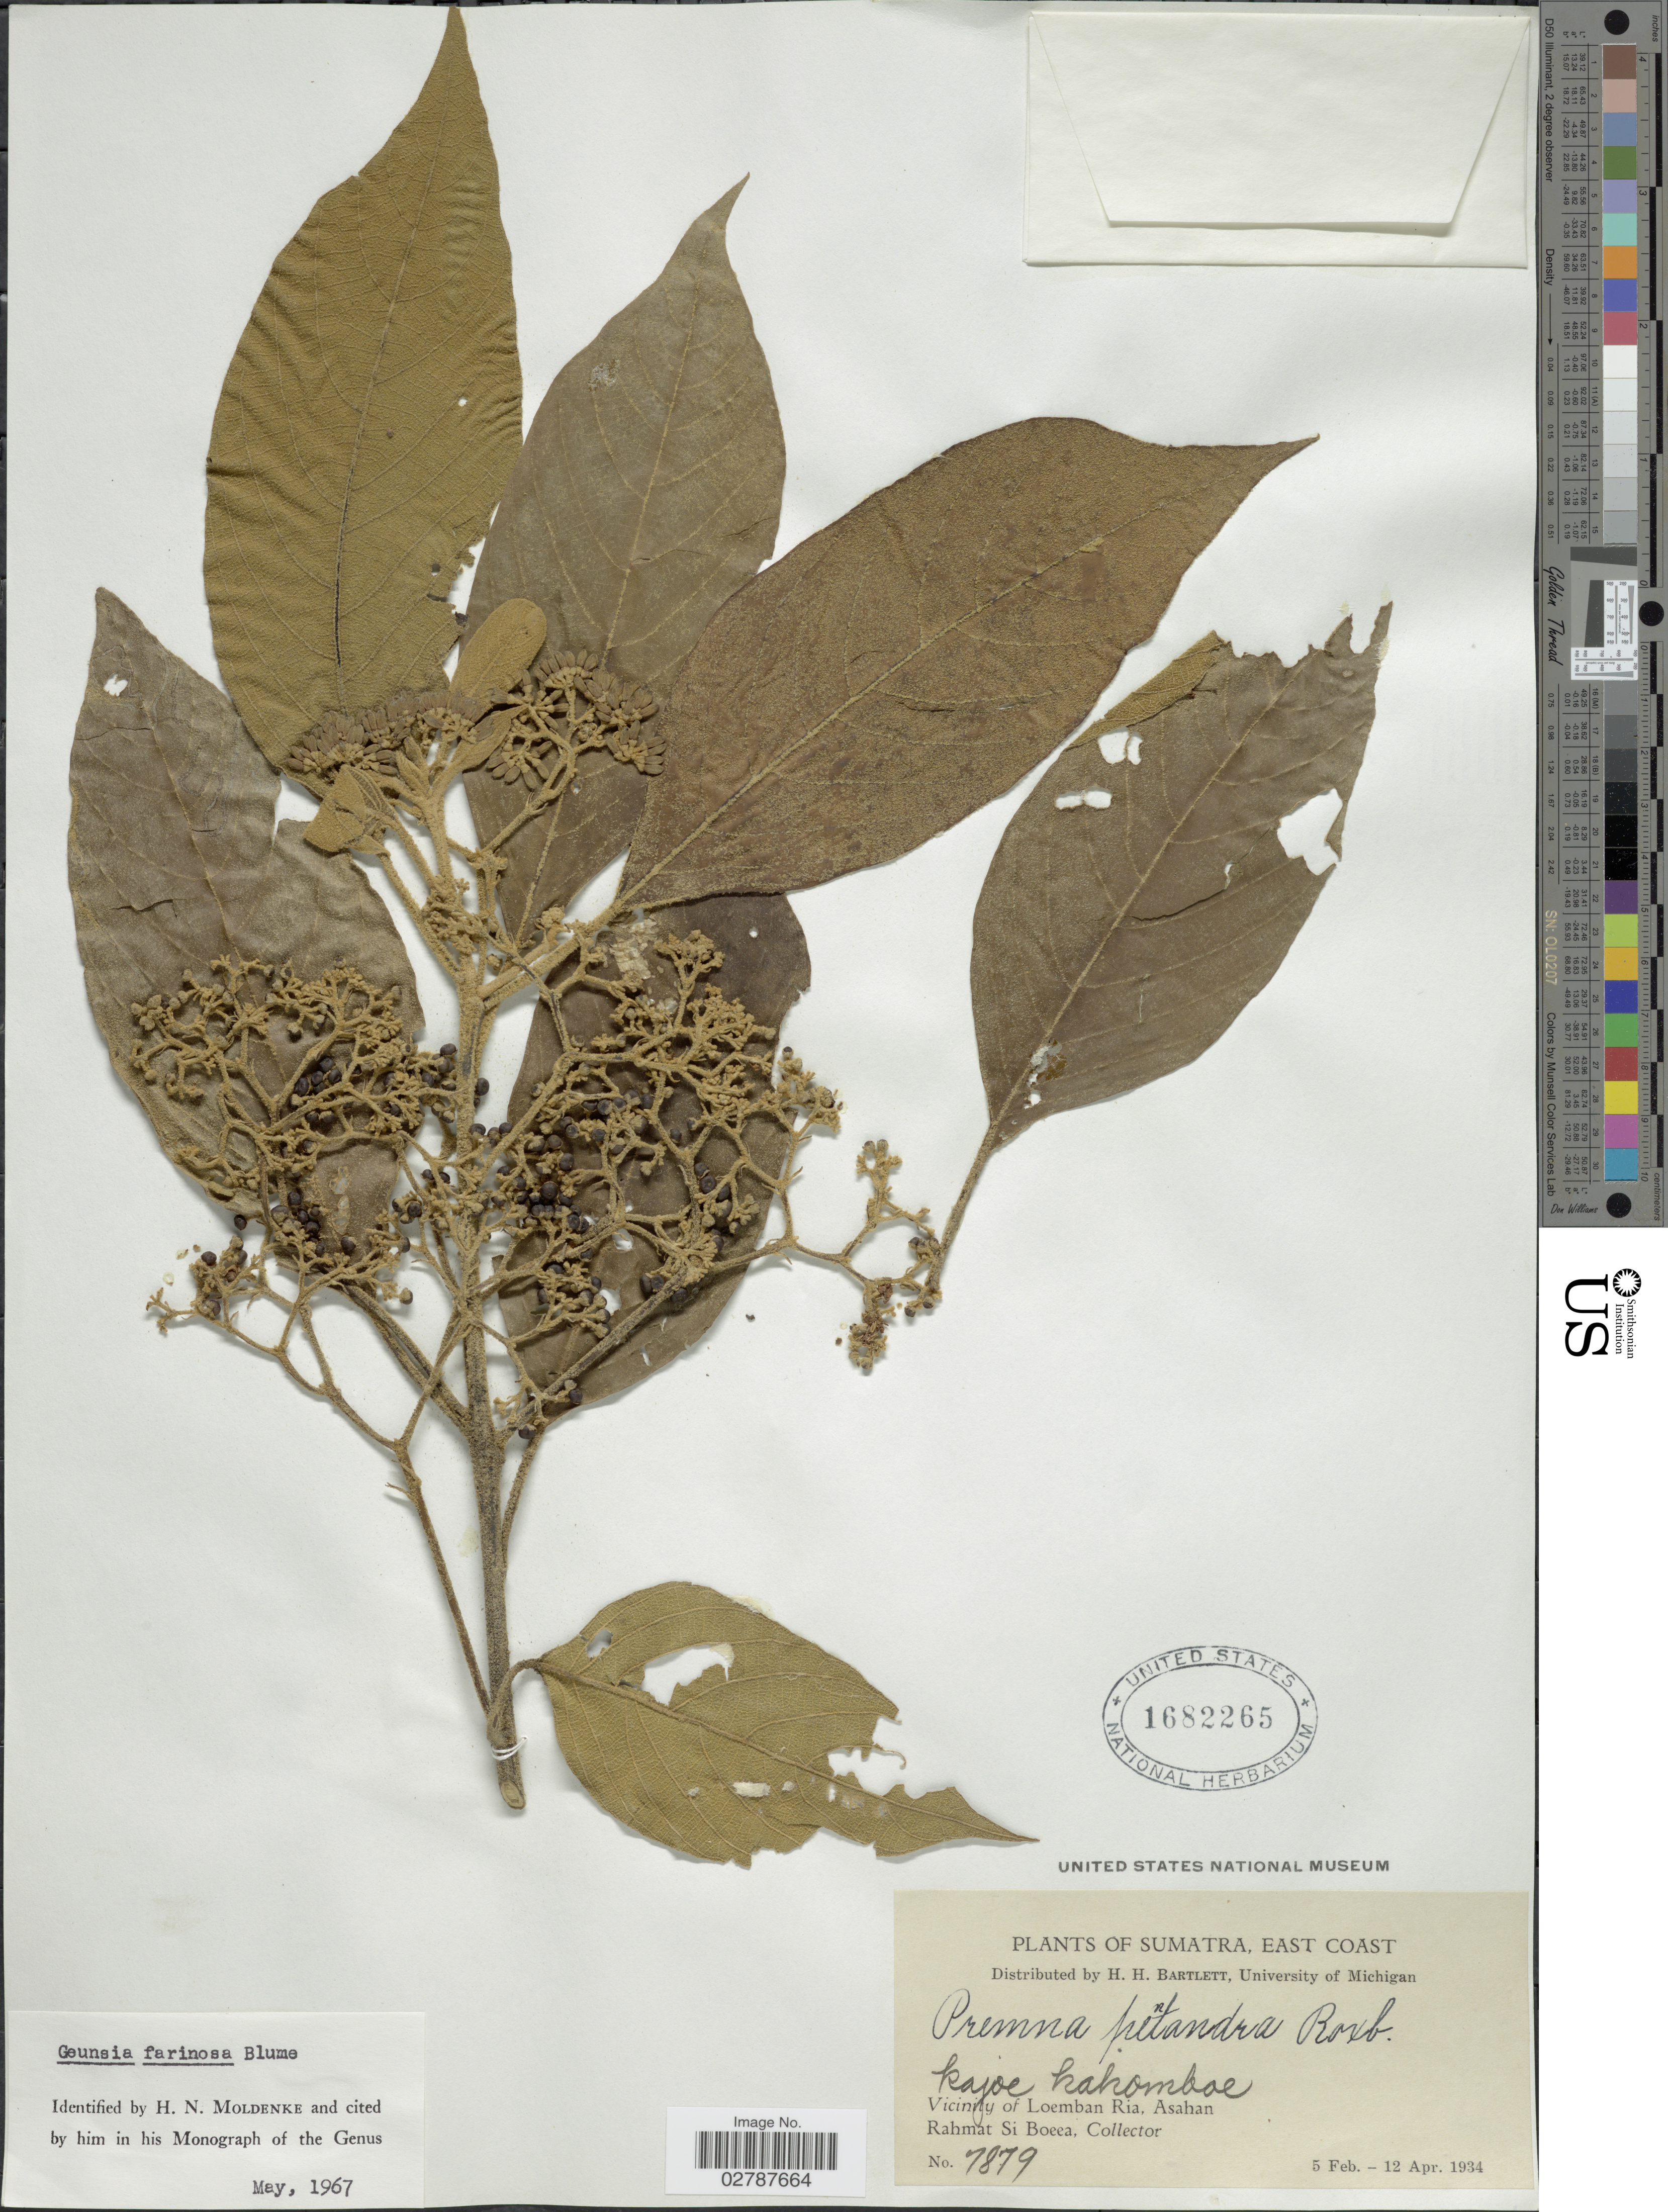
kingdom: Plantae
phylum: Tracheophyta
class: Magnoliopsida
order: Lamiales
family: Lamiaceae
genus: Callicarpa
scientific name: Callicarpa farinosa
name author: Roxb. ex C.B. Clarke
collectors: Rahmat Si Boeea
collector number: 7879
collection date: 1934-02-05/1934-04-12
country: Indonesia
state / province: Sumatra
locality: East Coast. Vicinity of Loemban Ria, Asahan.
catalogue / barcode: US 1682265